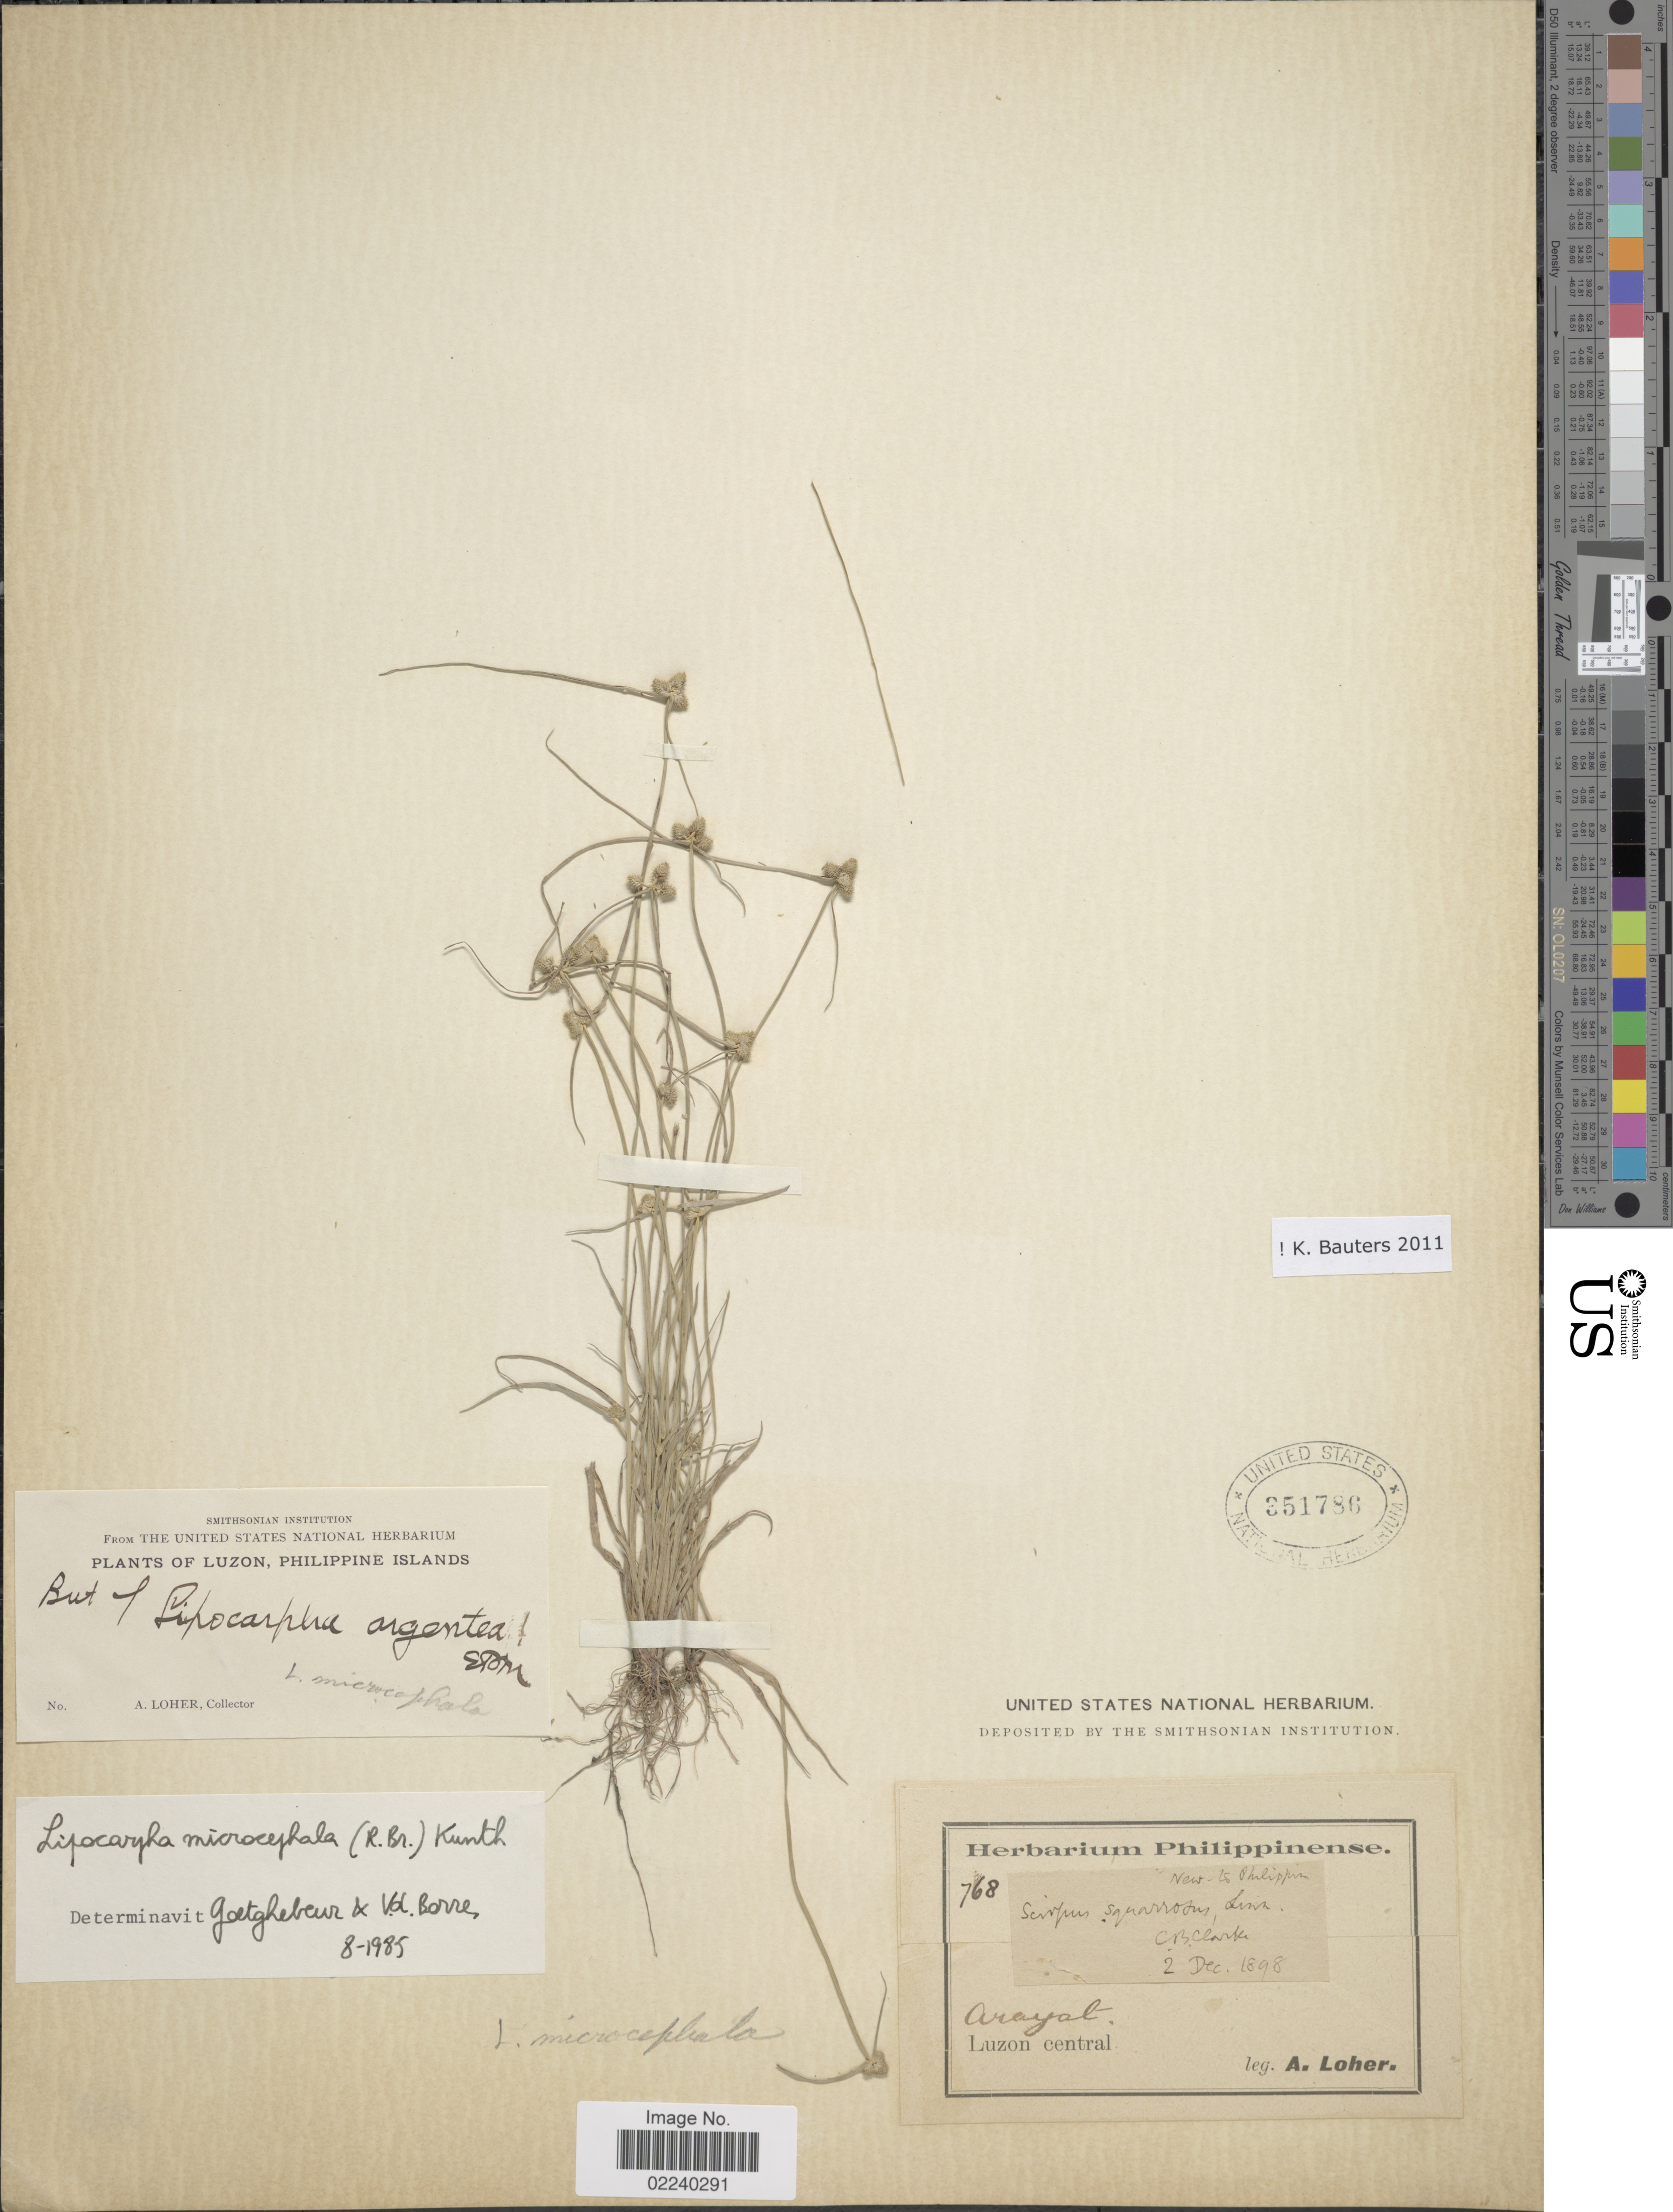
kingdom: Plantae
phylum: Tracheophyta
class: Liliopsida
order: Poales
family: Cyperaceae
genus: Cyperus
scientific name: Cyperus leptocarpus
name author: (F. Muell.) Bauters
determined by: Strong, M. T., (US), Smithsonian Institution - National Museum of Natural History (UNITED STATES)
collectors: A. Loher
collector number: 768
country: Philippines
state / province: Central Luzon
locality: Arayat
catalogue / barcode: US 351786